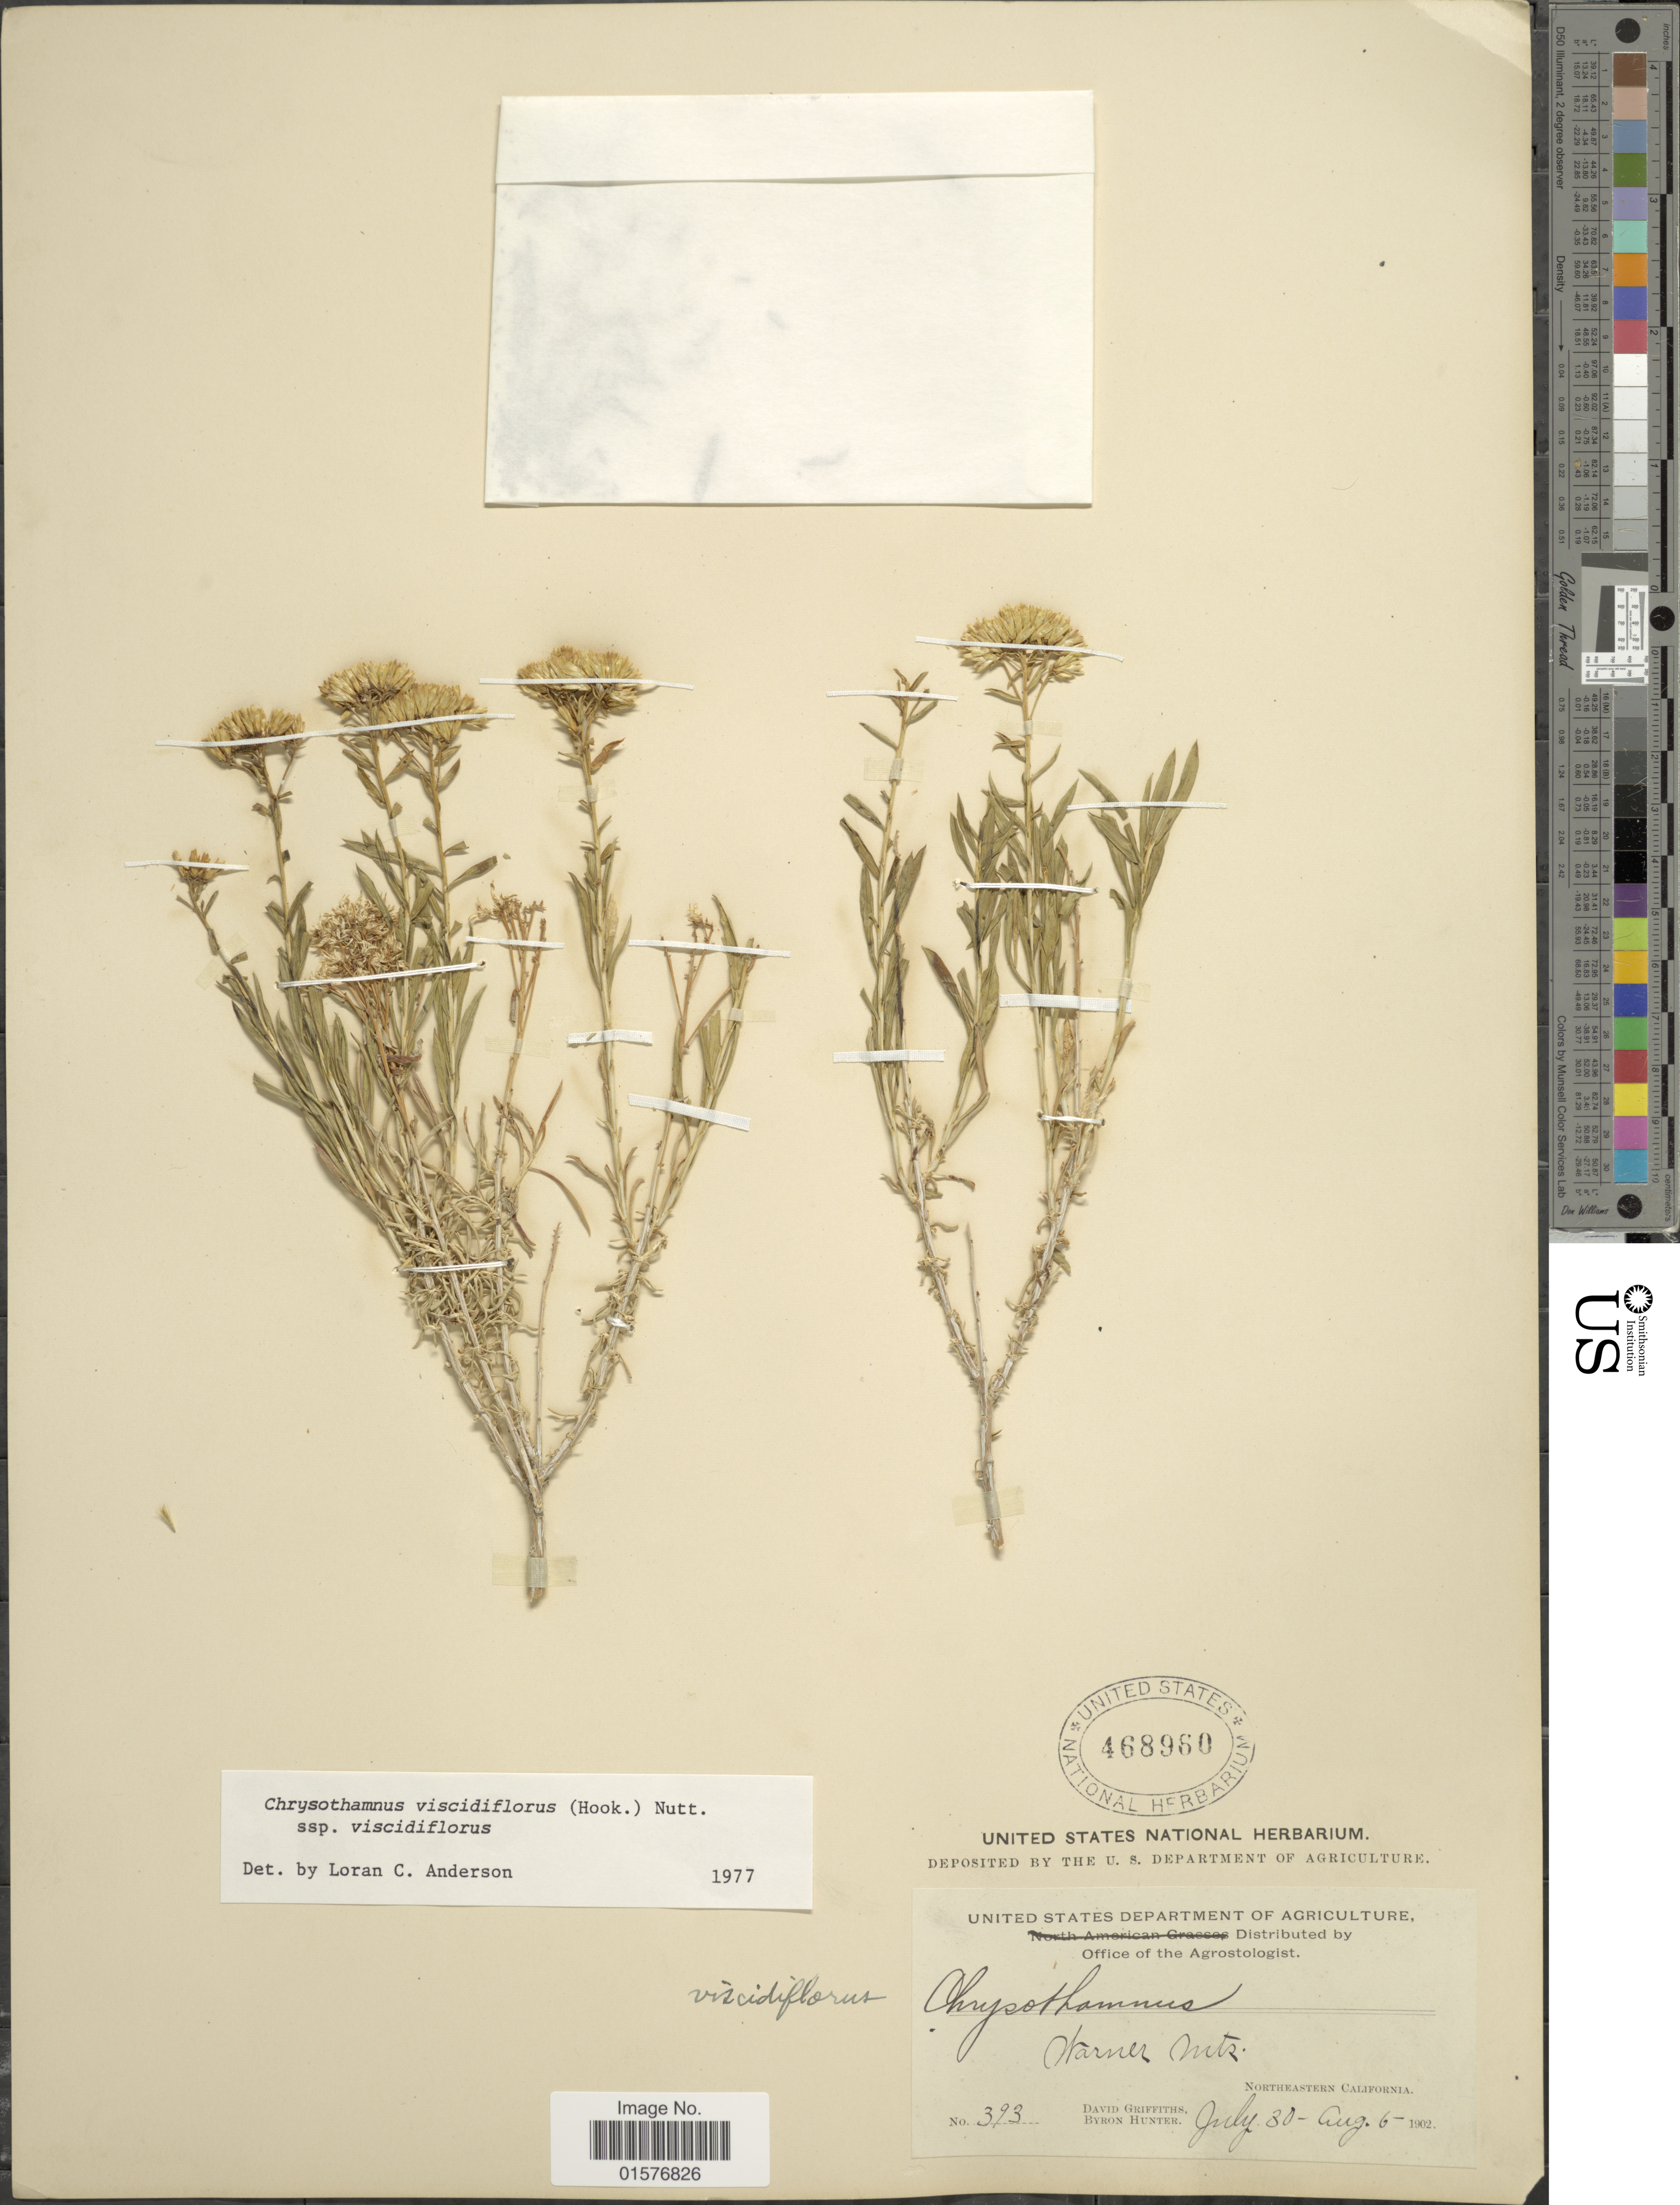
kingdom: Plantae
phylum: Tracheophyta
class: Magnoliopsida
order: Asterales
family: Asteraceae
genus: Chrysothamnus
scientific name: Chrysothamnus viscidiflorus subsp. viscidiflorus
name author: (Hook.) Nutt.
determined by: Urbatsch, Lowell E., Curator (LSU), Louisiana State University (UNITED STATES)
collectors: D. Griffiths & B. Hunter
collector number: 393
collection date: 1902-07-30/1902-08-06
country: United States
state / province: California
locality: Warner Mts., Northeastern California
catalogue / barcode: US 468960